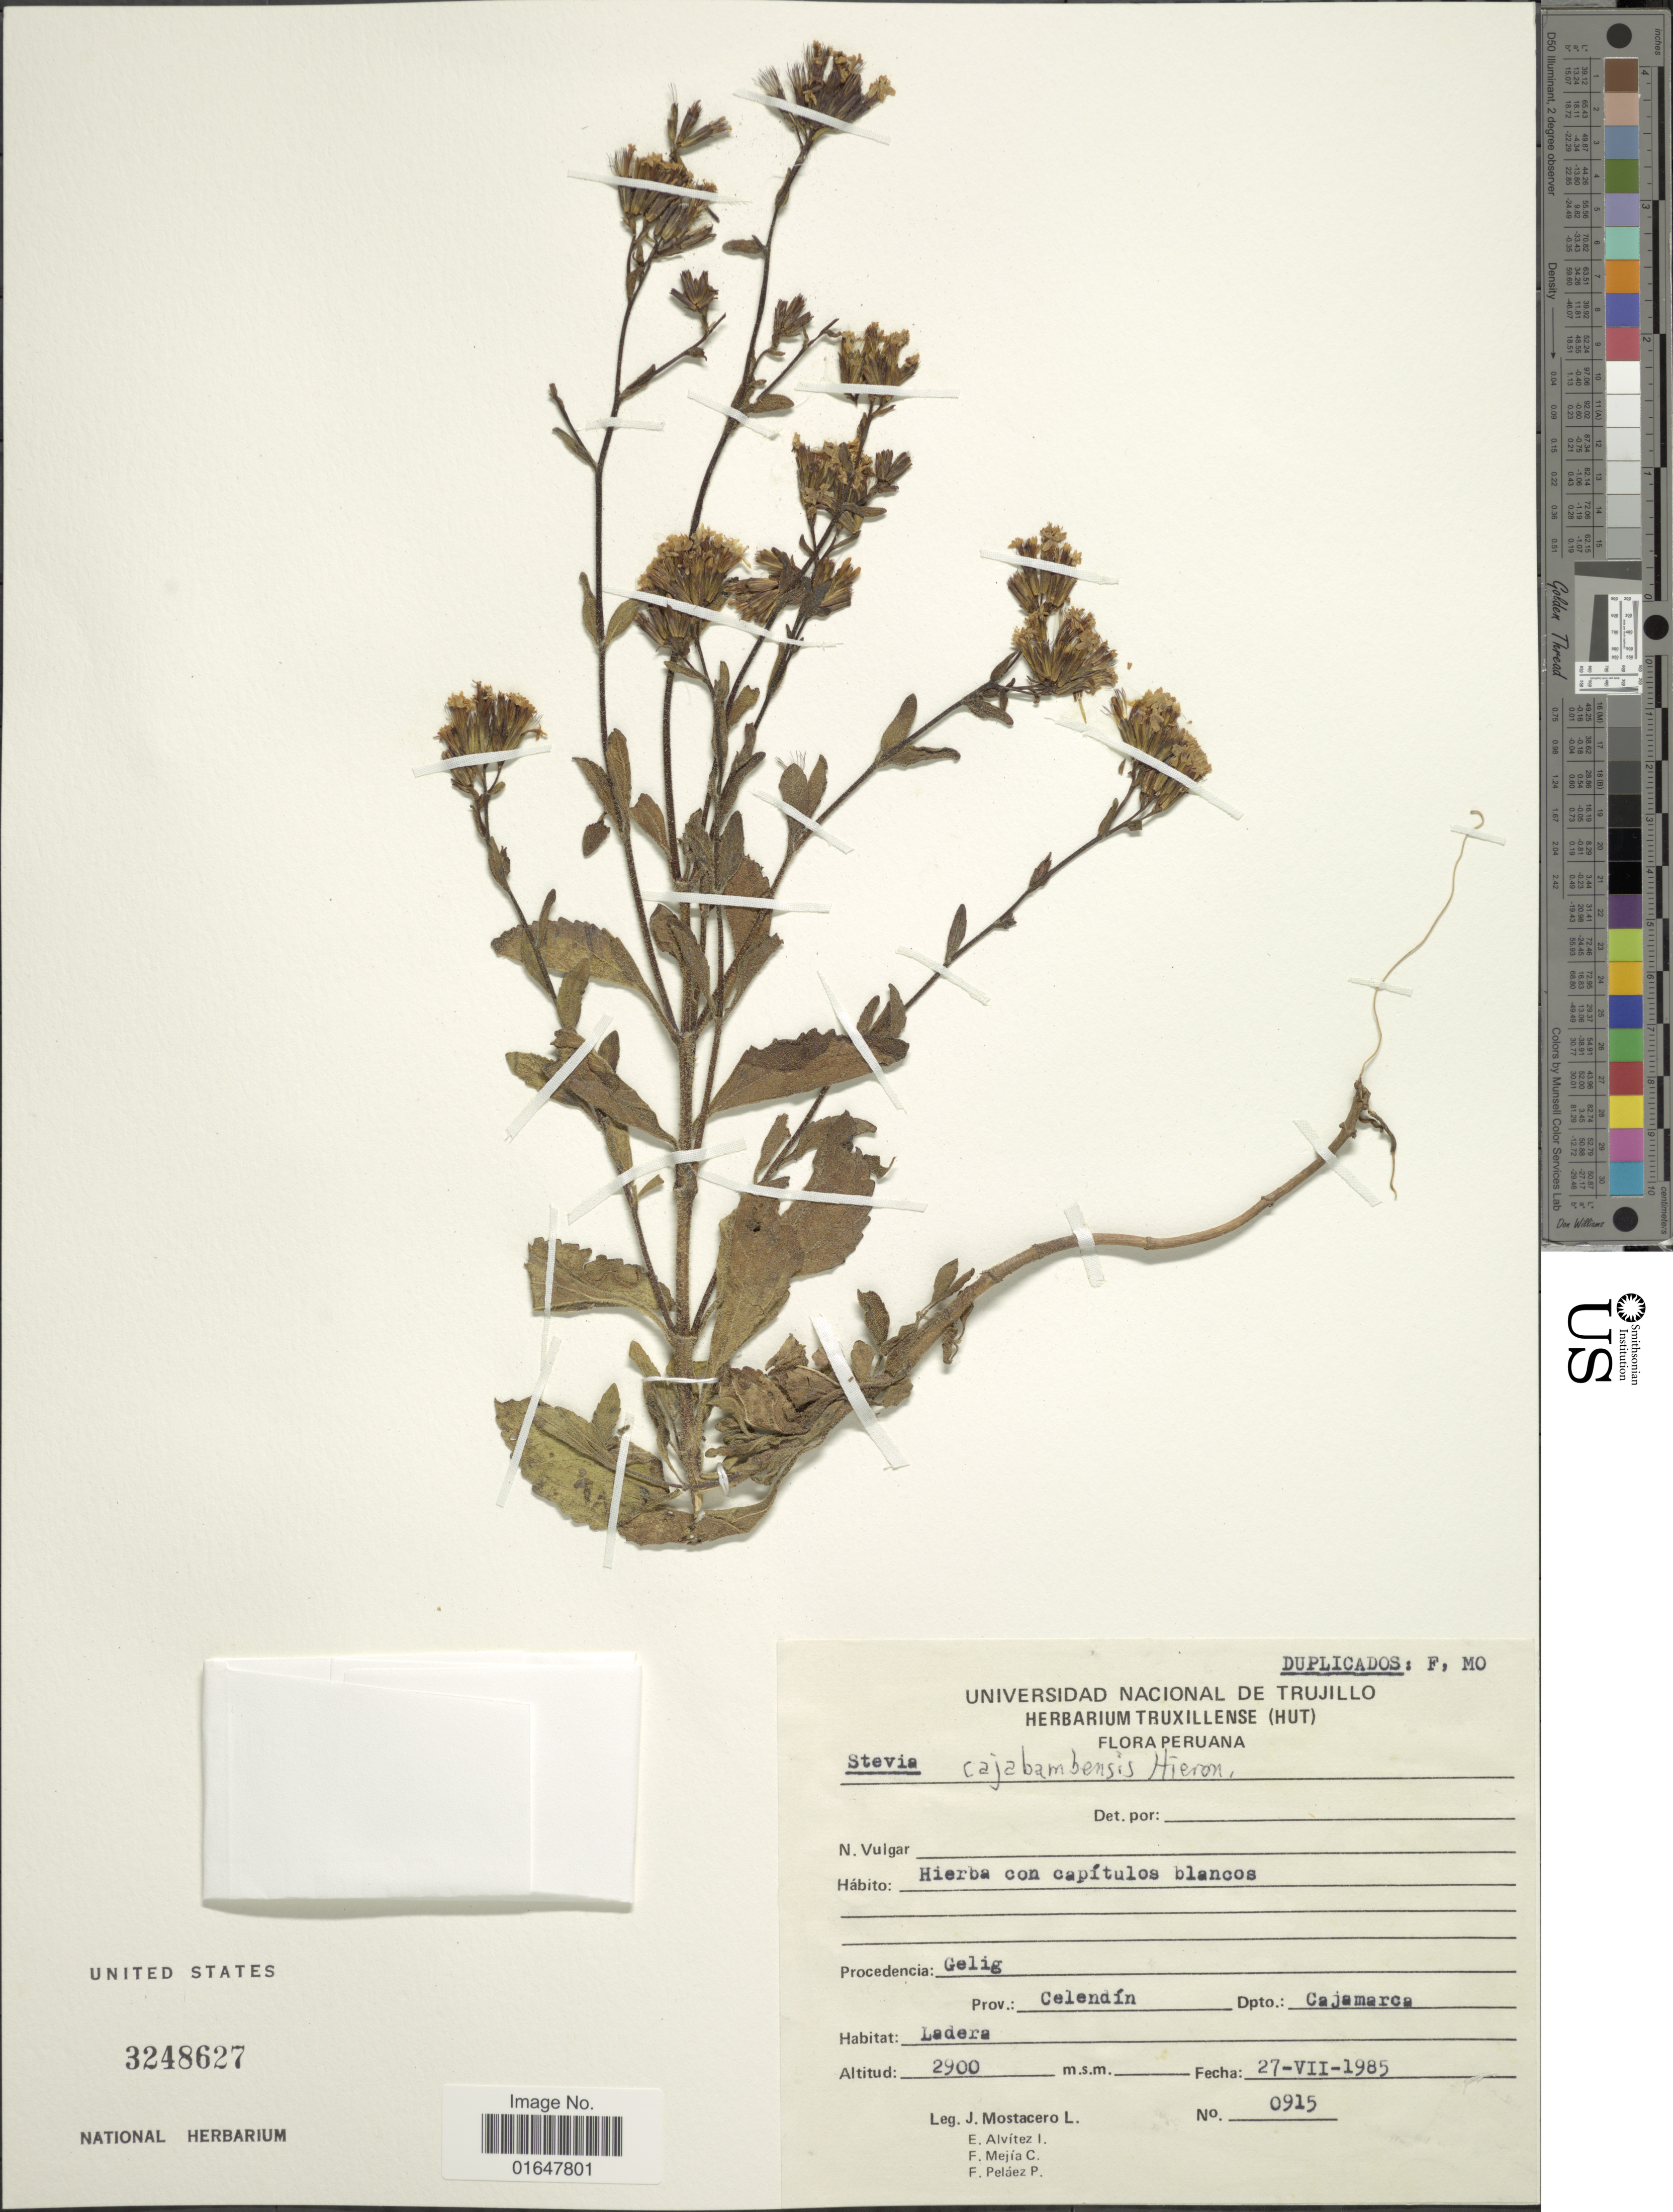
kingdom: Plantae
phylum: Tracheophyta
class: Magnoliopsida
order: Asterales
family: Asteraceae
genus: Stevia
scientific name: Stevia cajabambensis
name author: Hieron. in Urb.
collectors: J. Mostacero L., E. Alvitez I., F. Mejia C. & F. Pelaez P.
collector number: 0915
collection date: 1985-07-27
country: Peru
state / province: Cajamarca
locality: Gelig, Prov. Celendin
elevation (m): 2900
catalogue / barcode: US 3248627